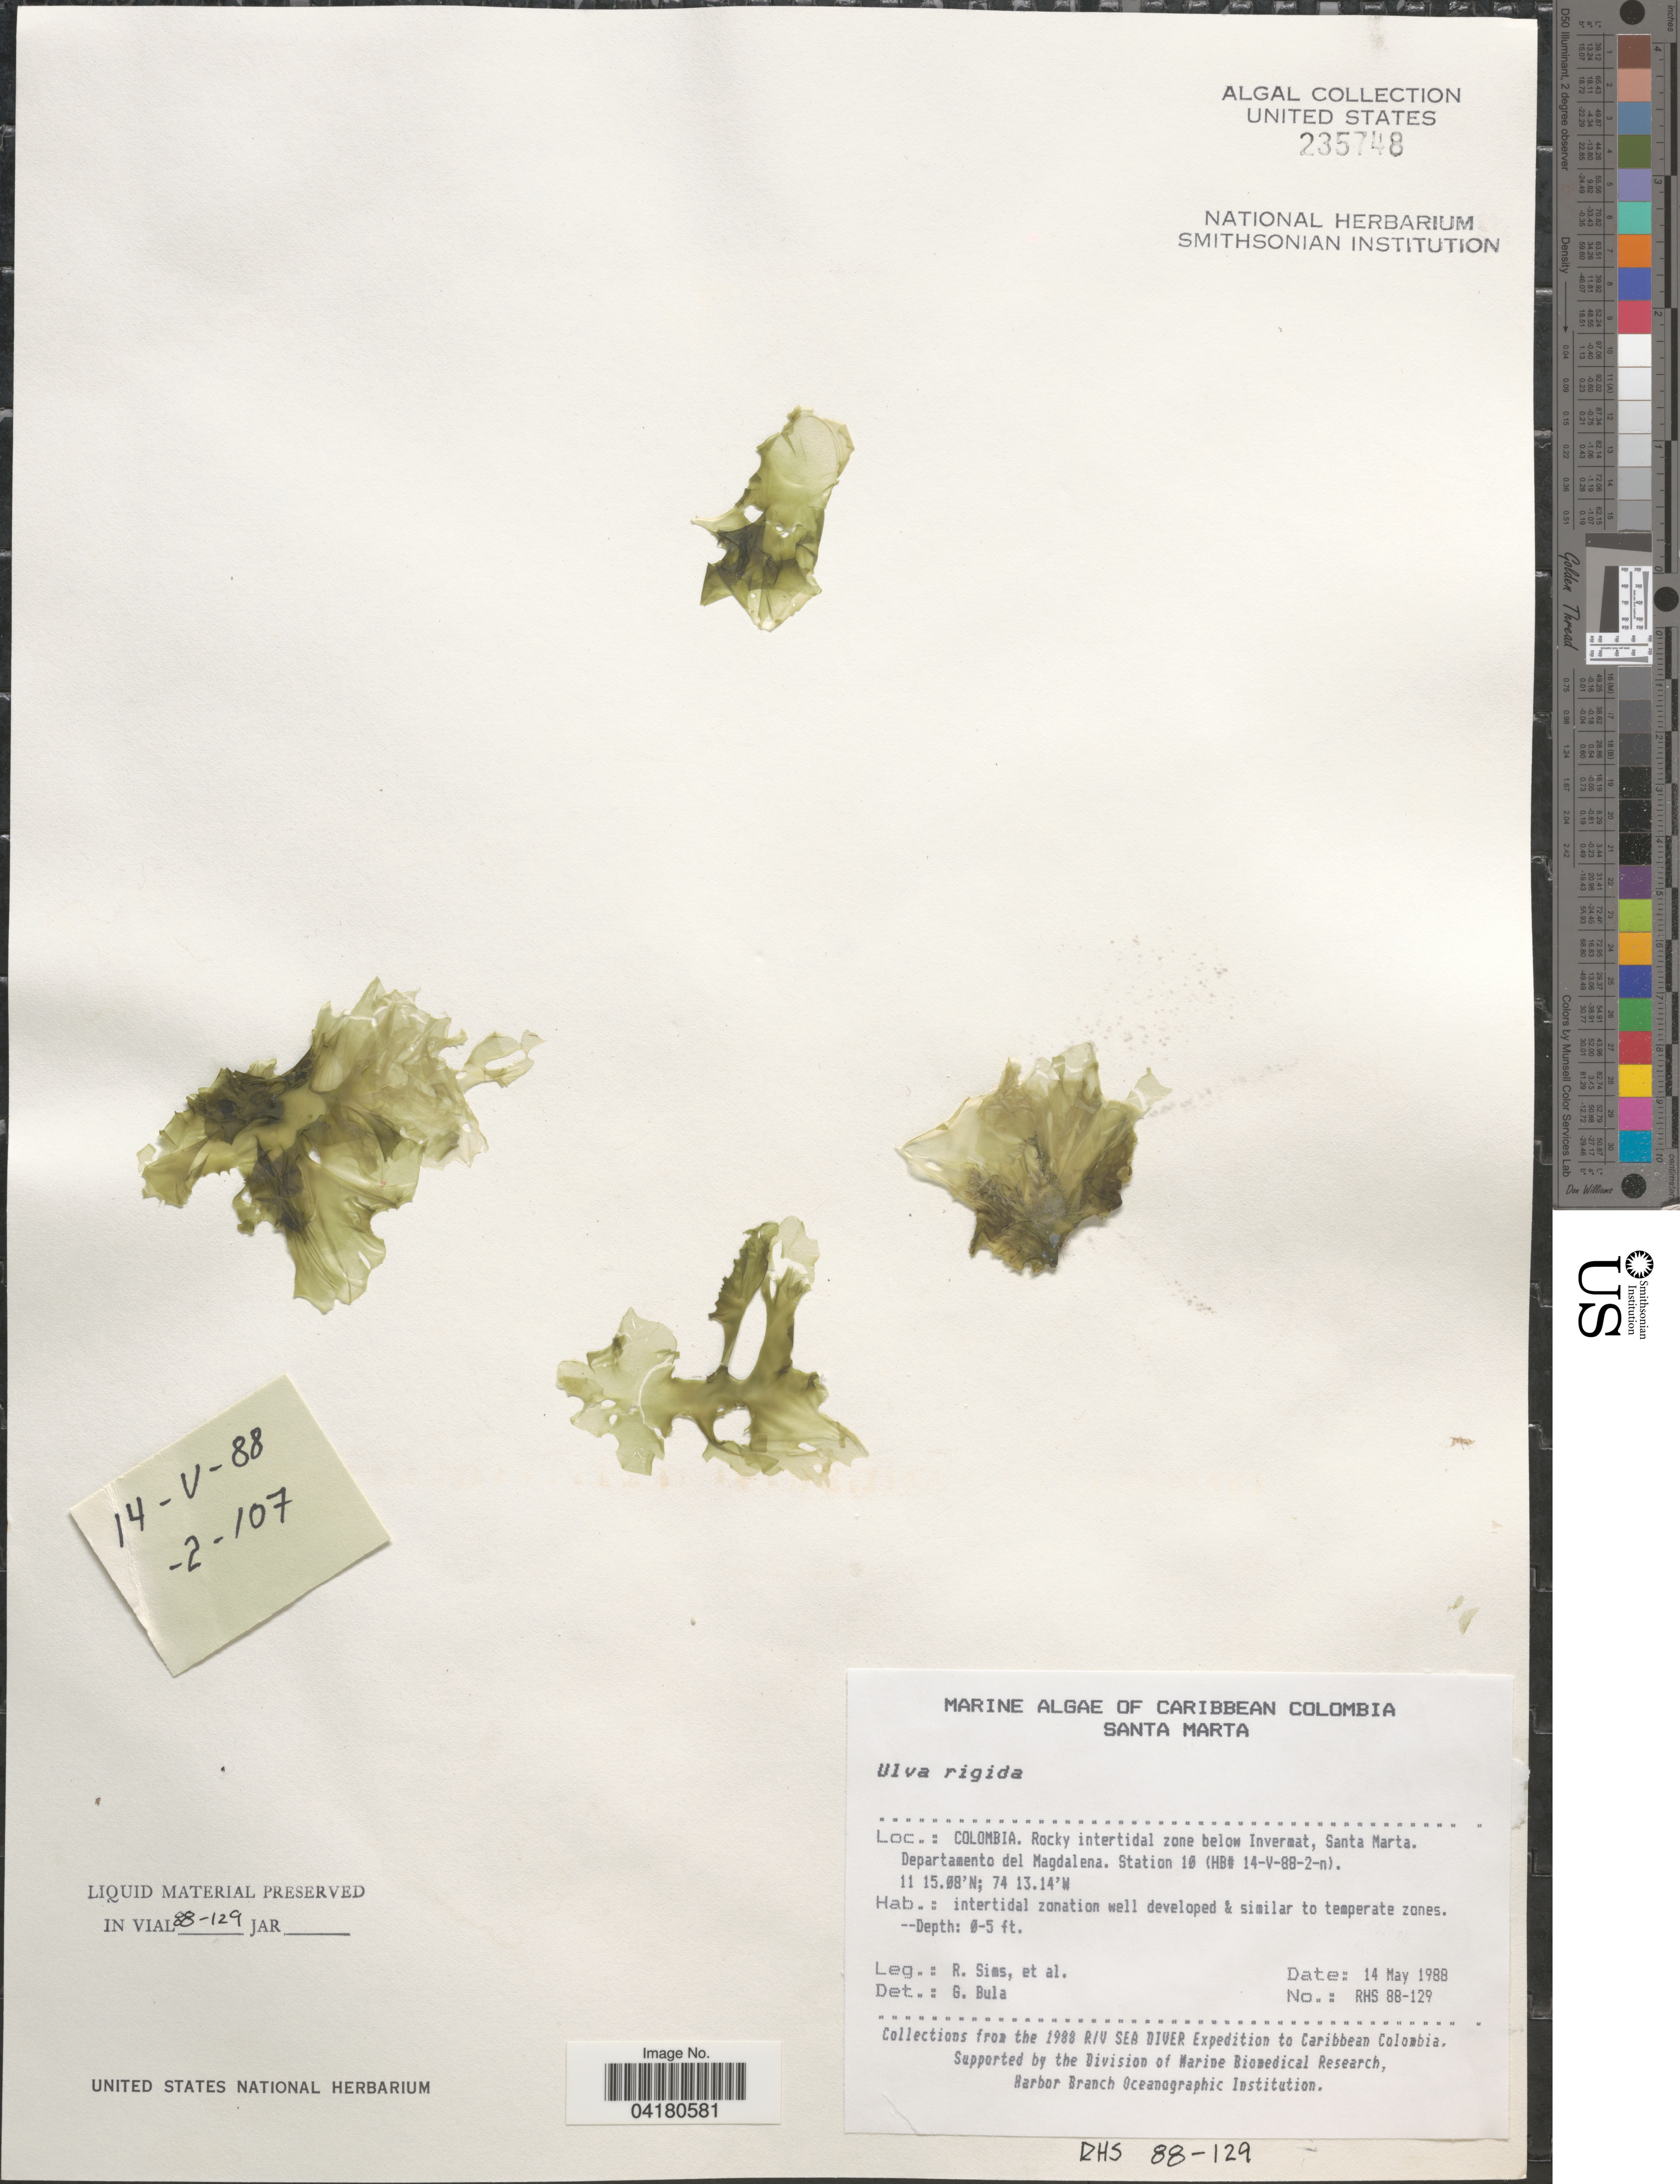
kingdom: Plantae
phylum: Chlorophyta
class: Ulvophyceae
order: Ulvales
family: Ulvaceae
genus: Ulva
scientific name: Ulva rigida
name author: C. Agardh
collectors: R. Sims & et al.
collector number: RHS 88-129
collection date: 1988-05-14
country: Colombia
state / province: Magdalena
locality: Caribbean Colombia. Santa Marta. Rocky intertidal zone below Invermat, Santa Marta. Departamento del Magdalena. Station 10 (HB# 14-V-88-2-n). The 1988 R/V Sea Diver Expedition to Caribbean Colombia.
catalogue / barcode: US 235748